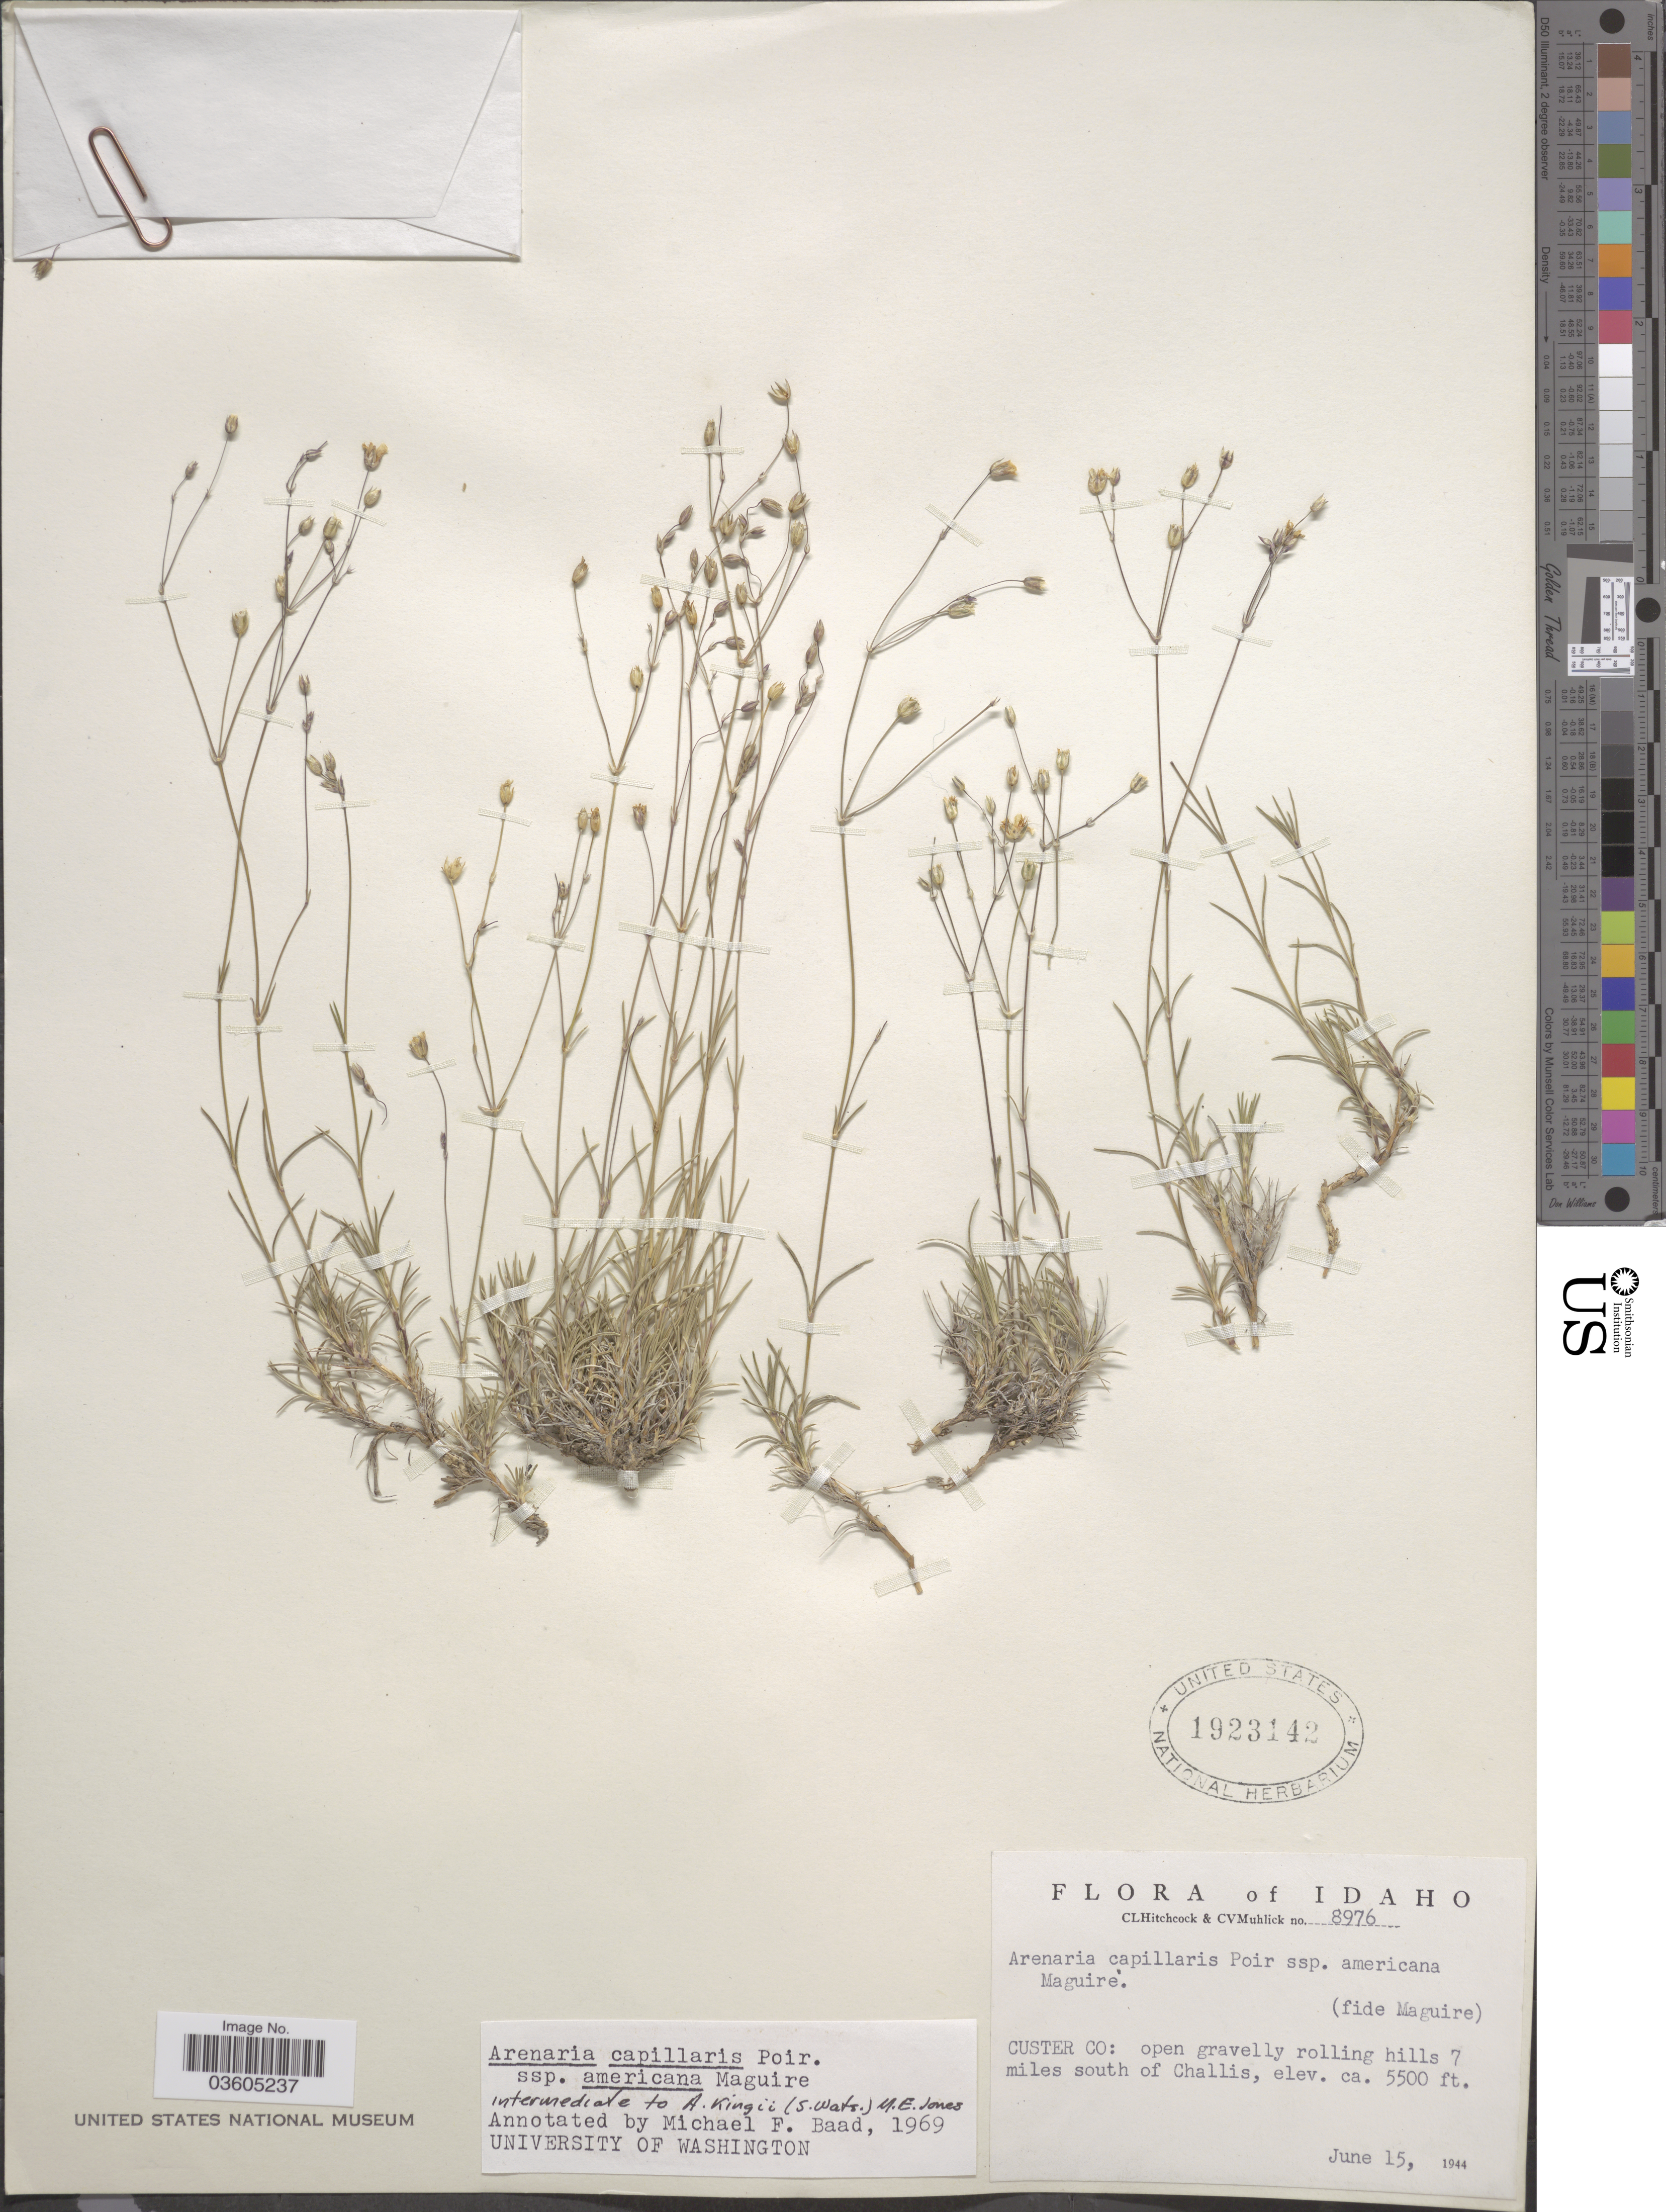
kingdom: Plantae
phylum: Tracheophyta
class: Magnoliopsida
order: Caryophyllales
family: Caryophyllaceae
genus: Eremogone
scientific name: Eremogone capillaris var. americana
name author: (Maguire) R.L. Hartm. & Rabeler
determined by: U.S. National Herbarium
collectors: C. L. Hitchcock & C. V. Muhlick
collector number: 8976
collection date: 1944-06-15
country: United States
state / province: Idaho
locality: Custer Co: Open gravelly rolling hills 7 miles south of Challis.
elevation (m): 1676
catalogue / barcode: US 1923142